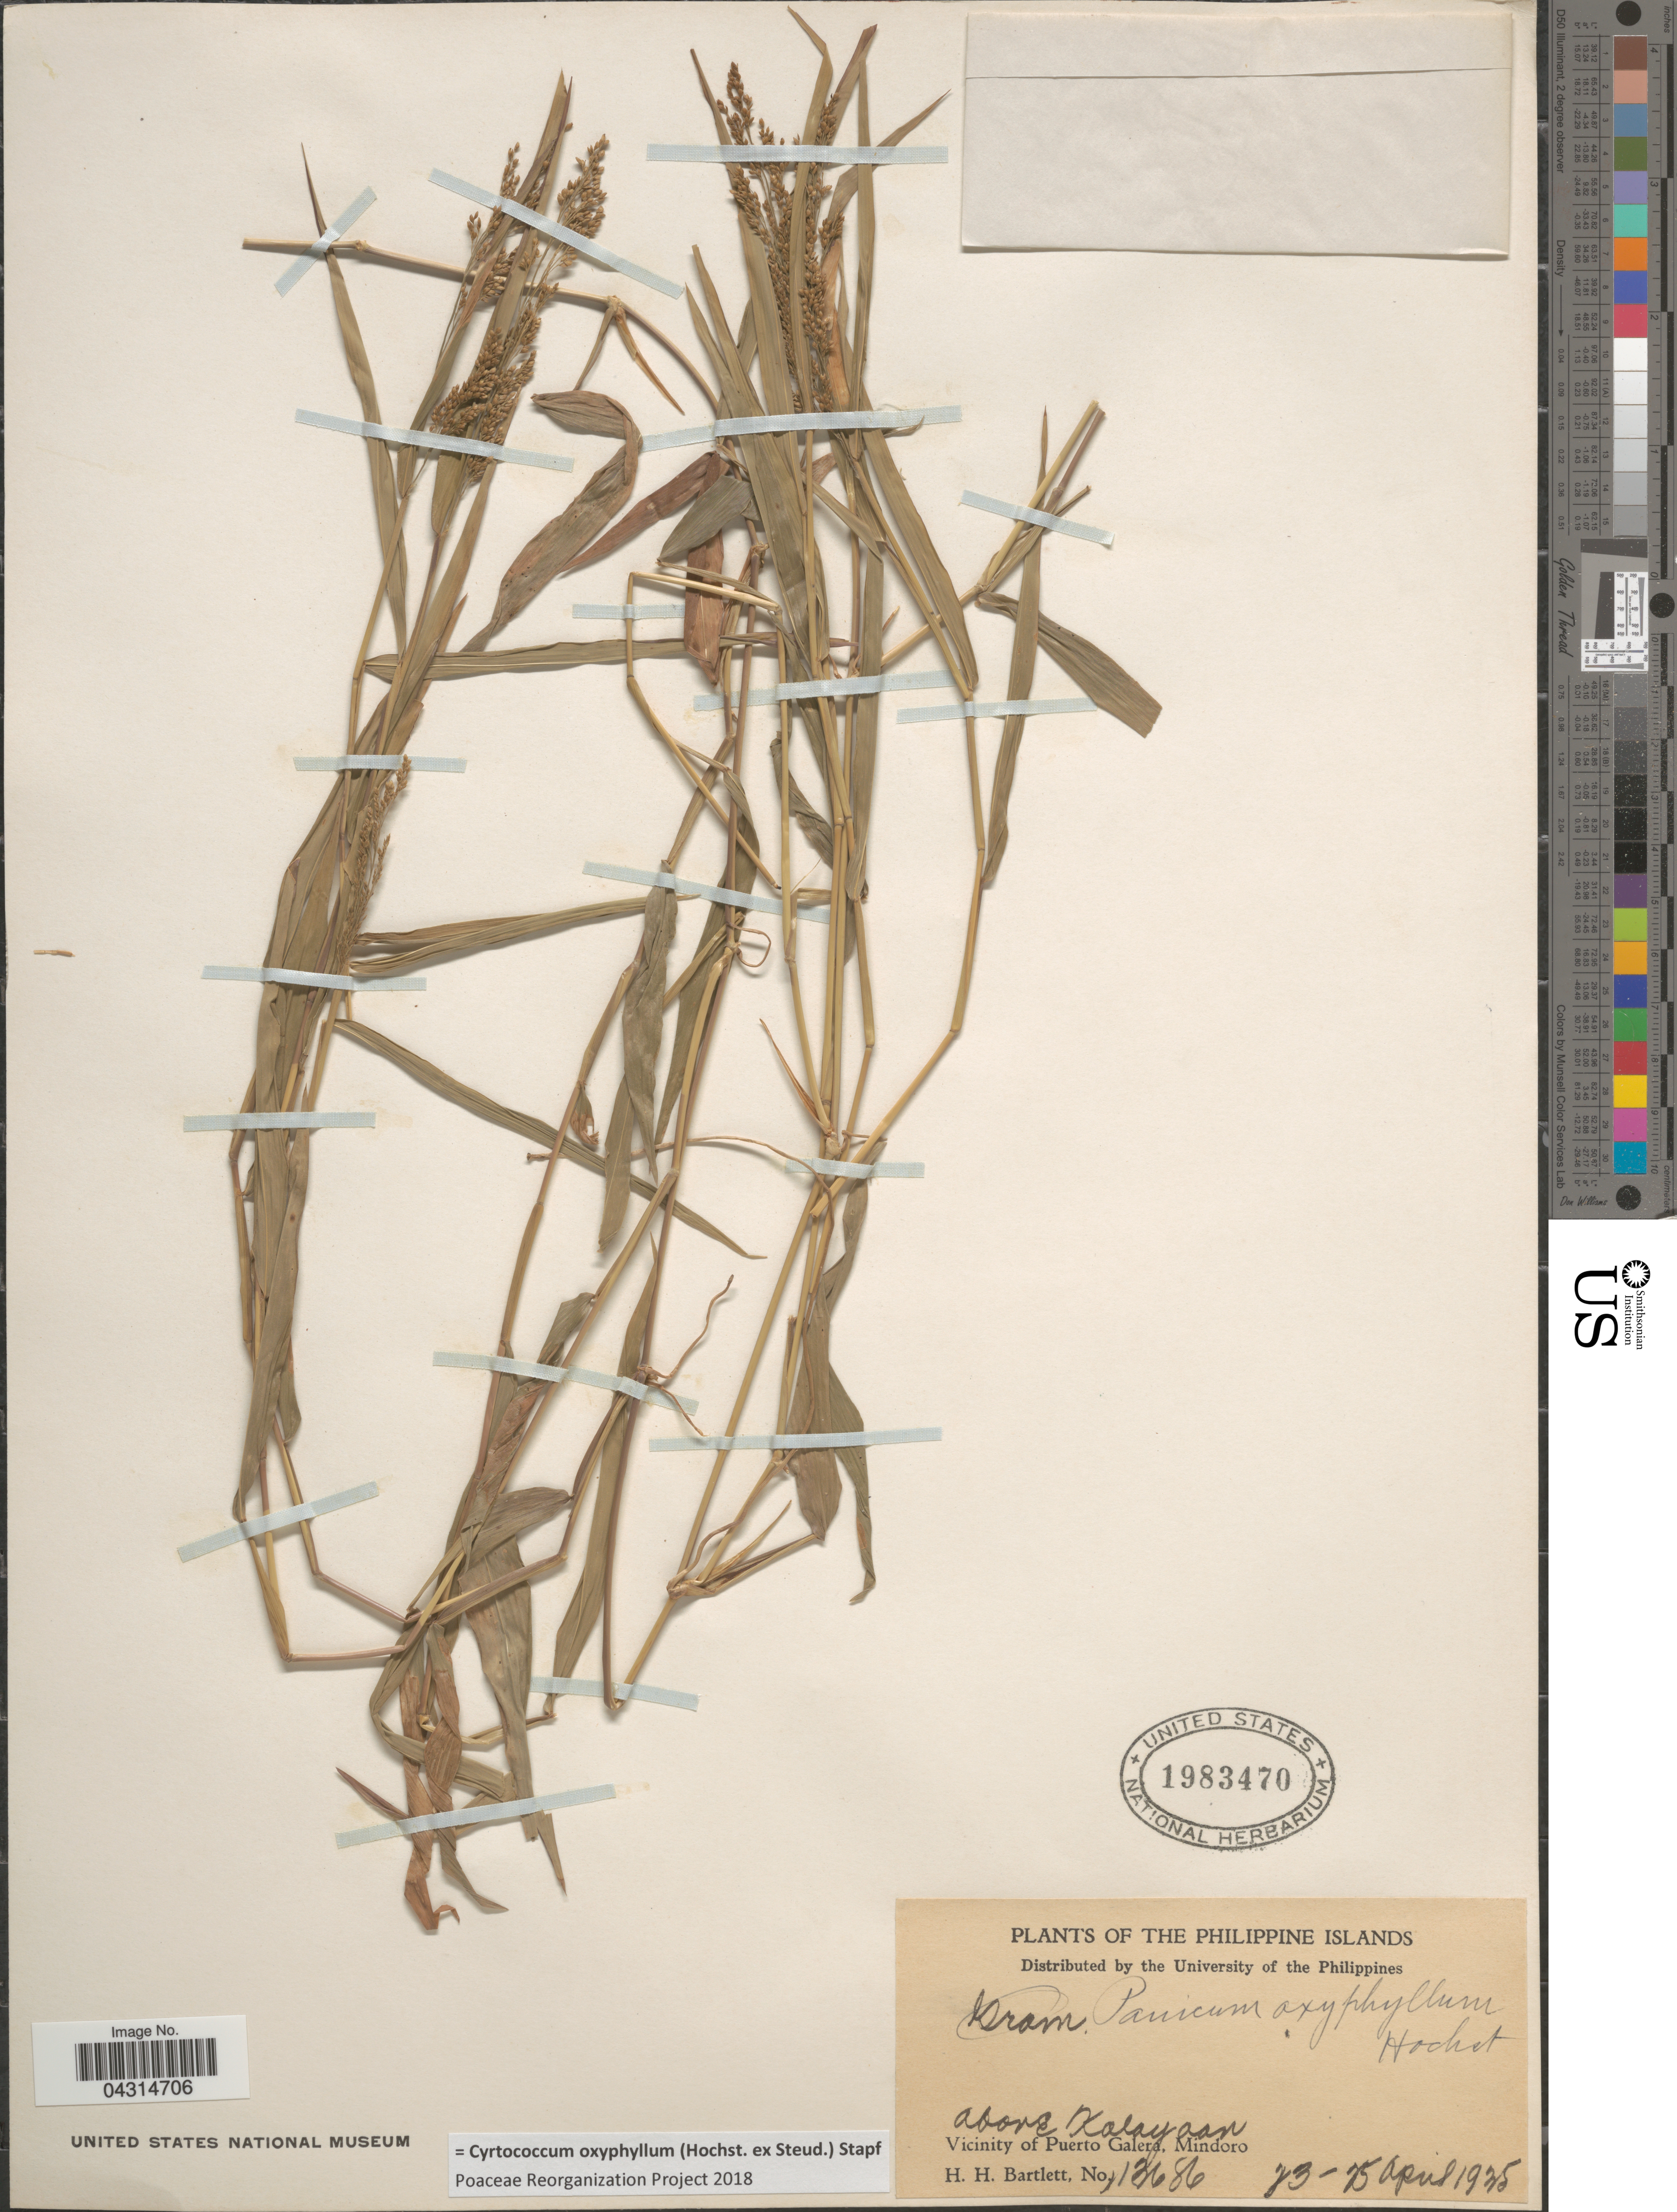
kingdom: Plantae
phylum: Tracheophyta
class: Liliopsida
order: Poales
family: Poaceae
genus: Cyrtococcum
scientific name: Cyrtococcum oxyphyllum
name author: (Steud.) Stapf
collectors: H. H. Bartlett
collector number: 13686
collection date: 1935-04-13/1935-04-15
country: Philippines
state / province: Mimaropa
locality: Philippine Islands. Along Kalayaan . Vicinity of Puerto Galera, Mindoro.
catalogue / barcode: US 1983470